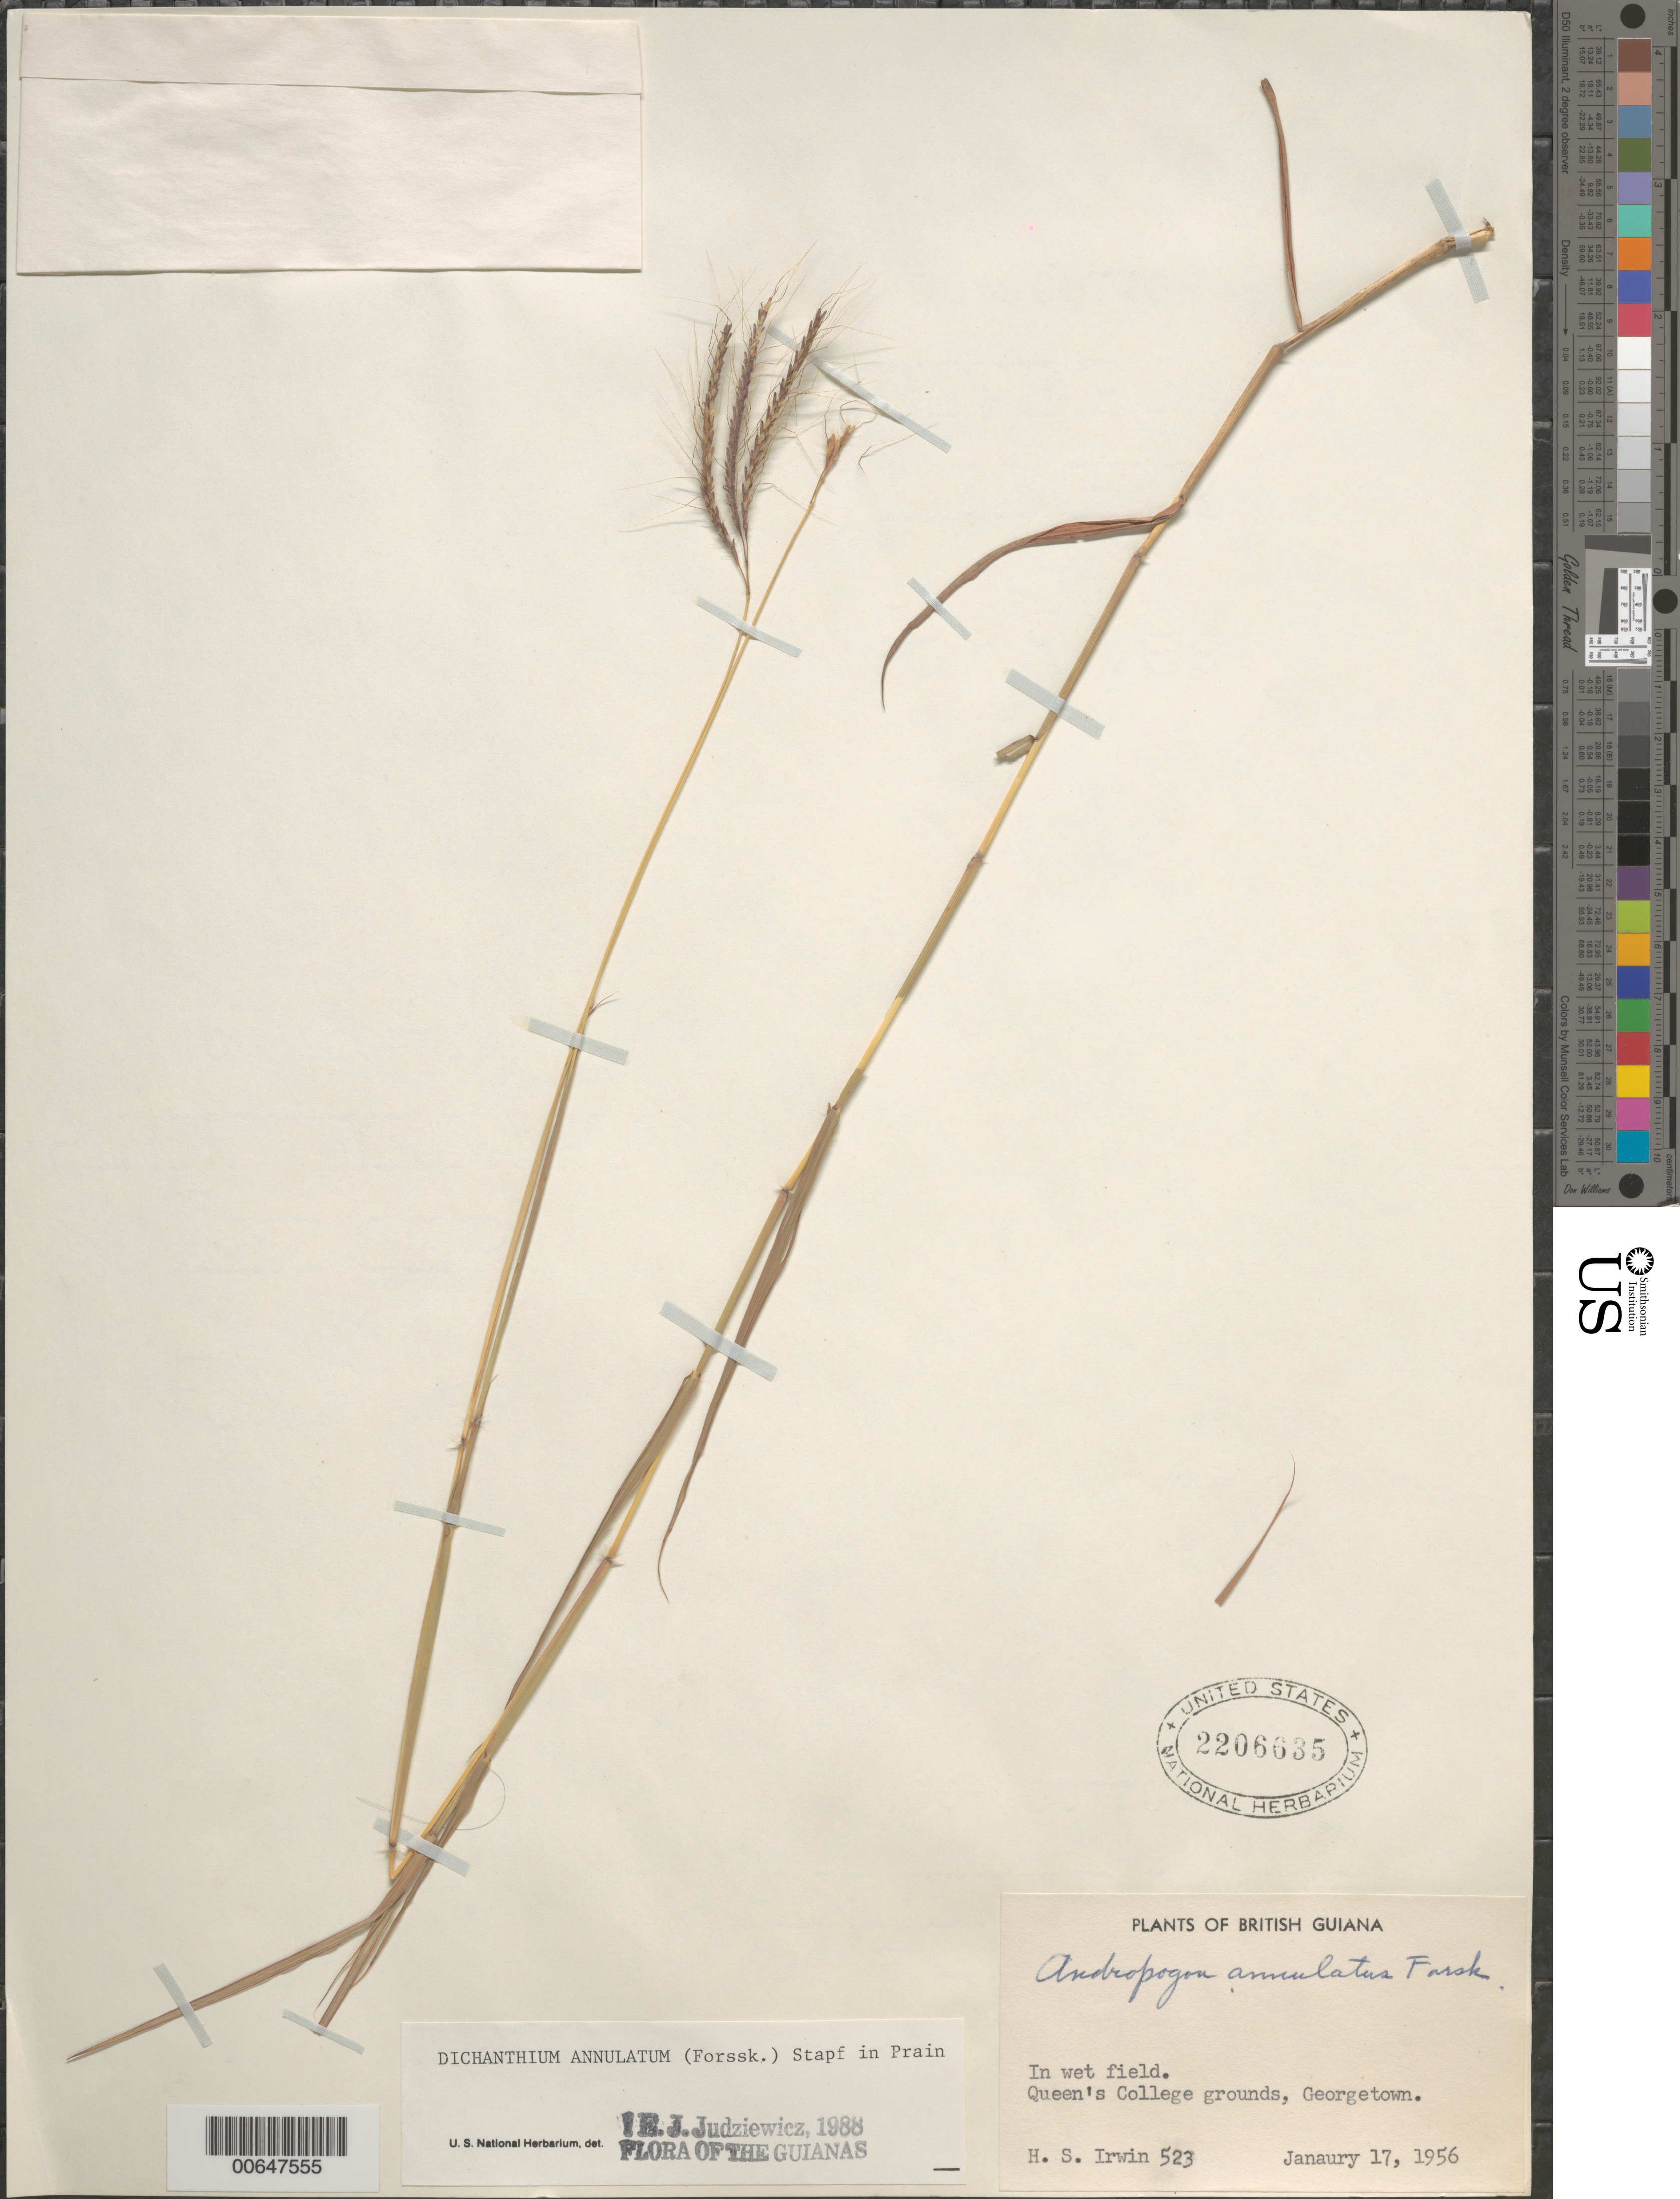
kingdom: Plantae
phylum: Tracheophyta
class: Liliopsida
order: Poales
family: Poaceae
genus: Dichanthium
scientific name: Dichanthium annulatum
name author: (Forssk.) Stapf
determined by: Judziewicz, E. J.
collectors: H. Irwin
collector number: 523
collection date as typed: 17-Jan-56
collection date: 1956-01-17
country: Guyana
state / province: Demerara-Mahaica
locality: Georgetown, Queen's College grounds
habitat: Wet field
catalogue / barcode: US 2206635